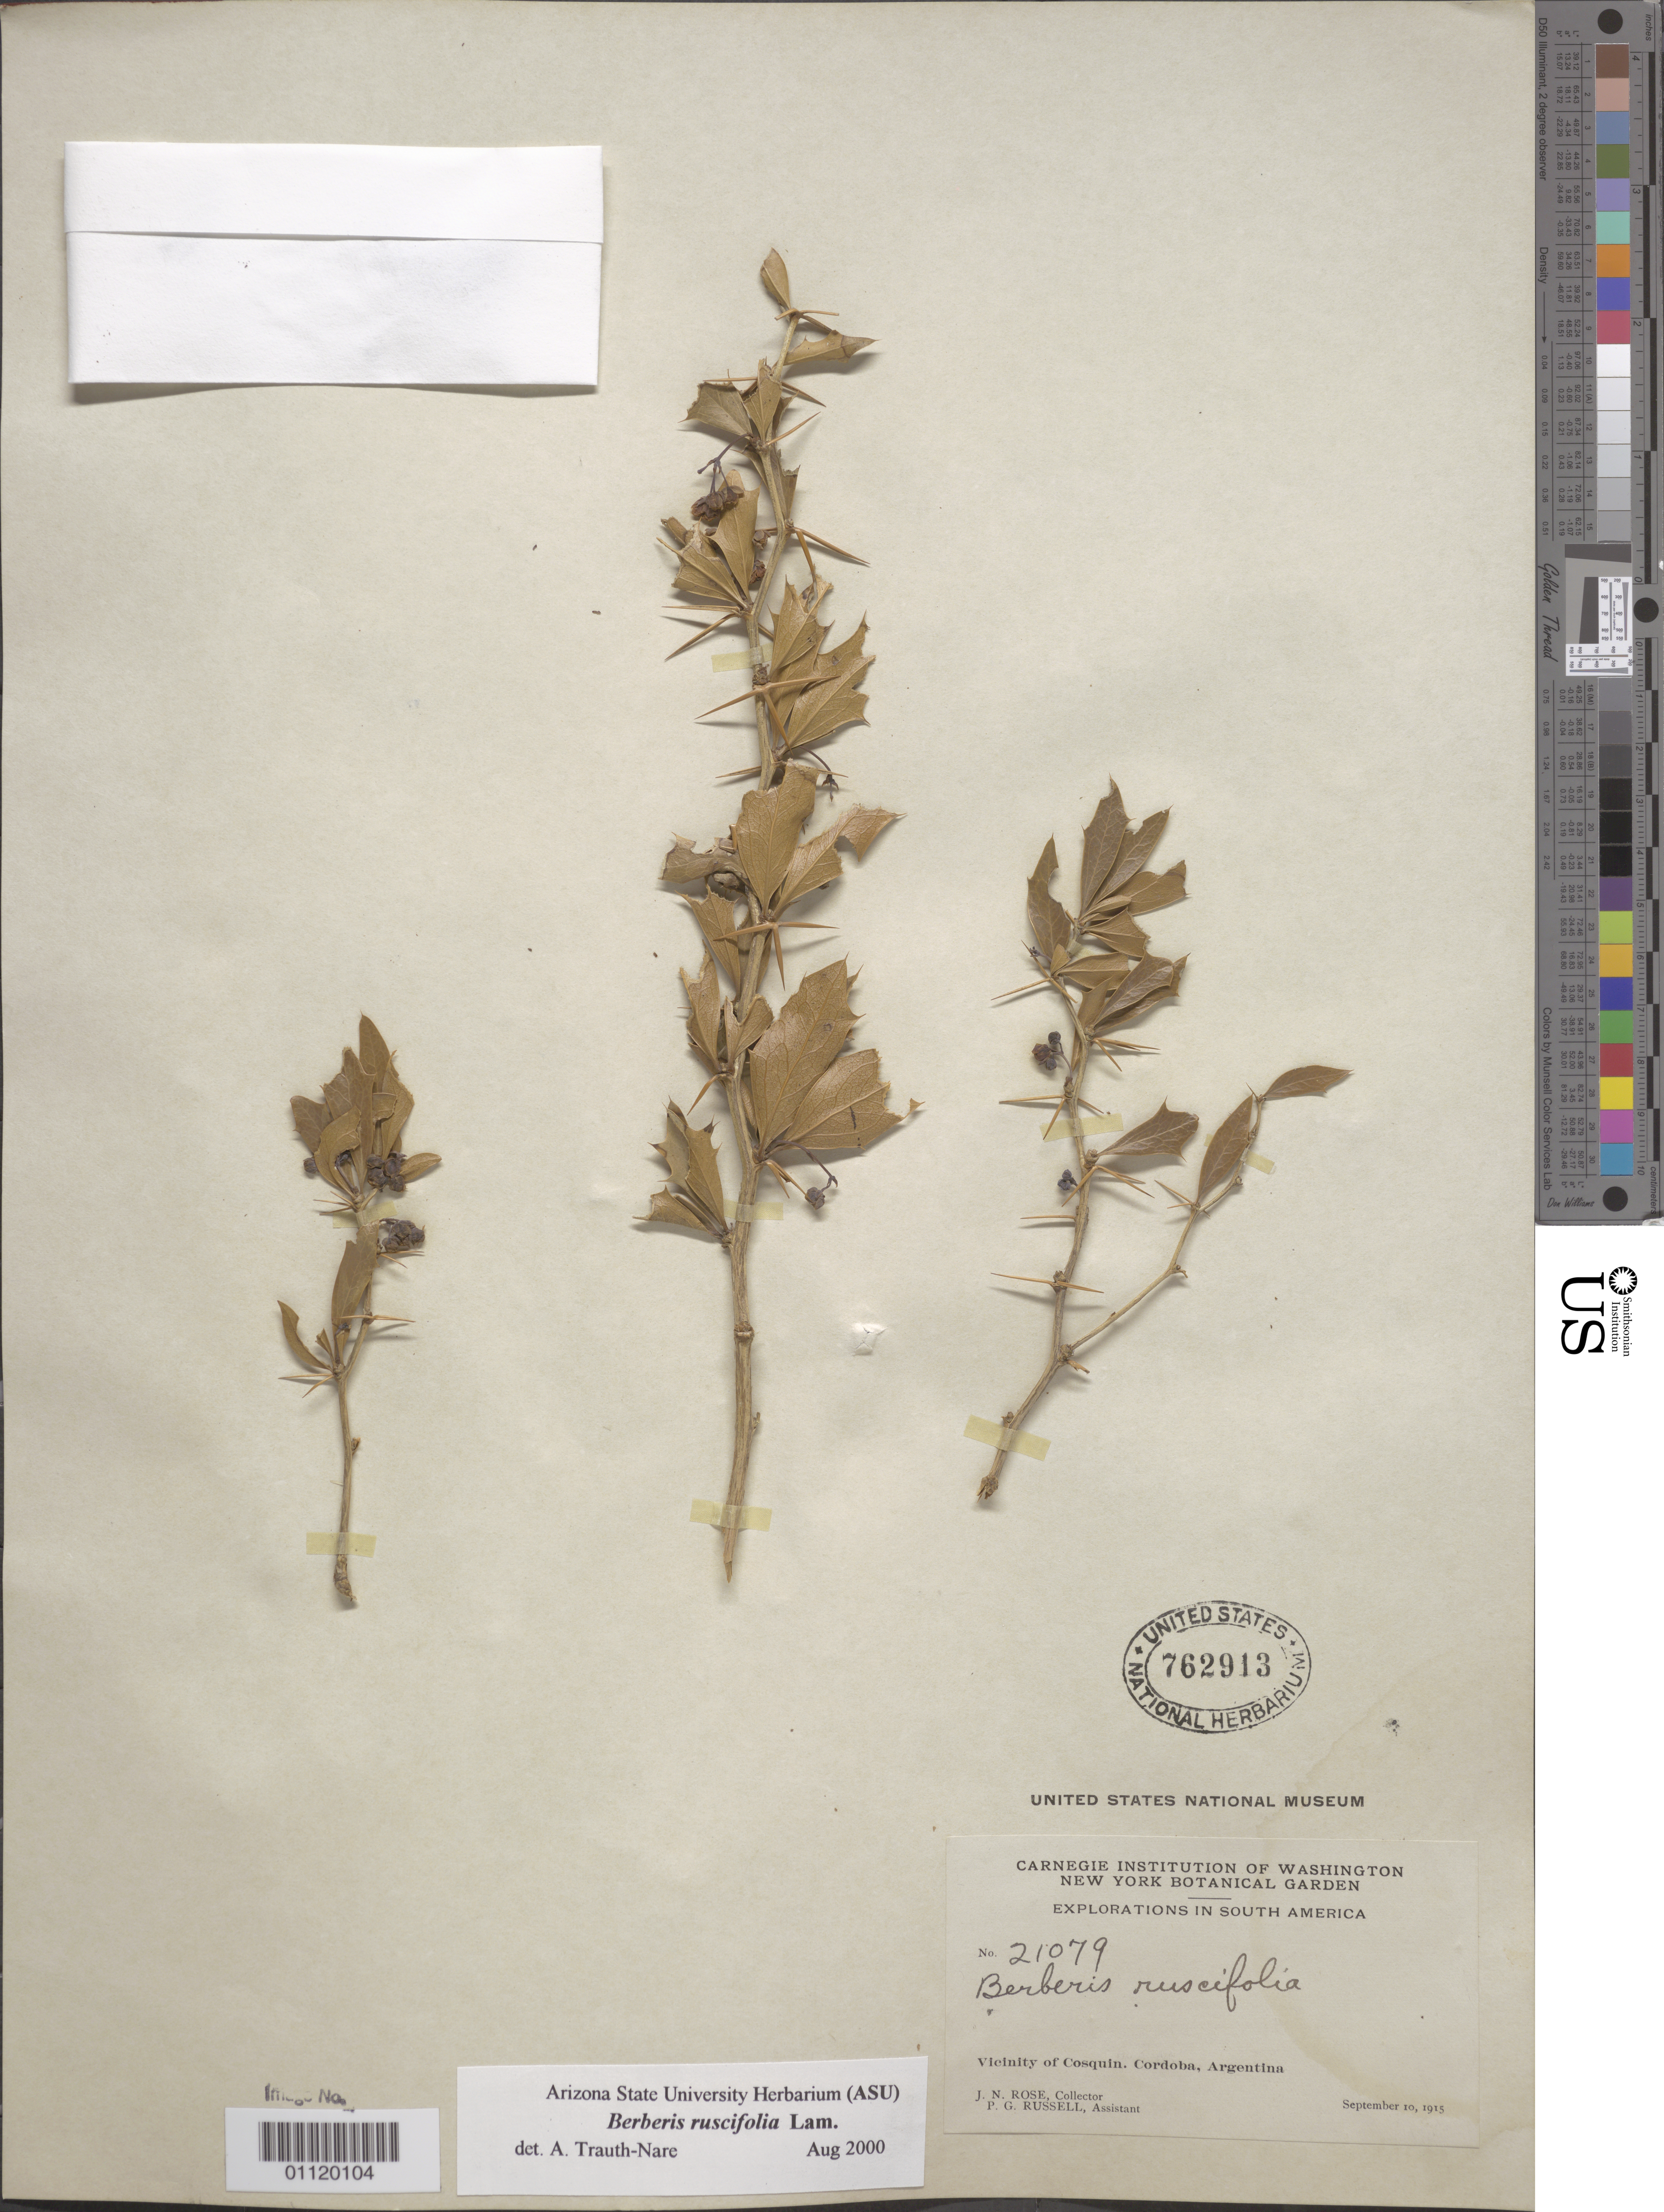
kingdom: Plantae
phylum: Tracheophyta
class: Magnoliopsida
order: Ranunculales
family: Berberidaceae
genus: Berberis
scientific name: Berberis ruscifolia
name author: Lam.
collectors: J. N. Rose & P. G. Russell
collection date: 1915-09-10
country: Argentina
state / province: Cordobá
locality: Vicinity of Cosquin, Cordobá.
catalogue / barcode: US 762913